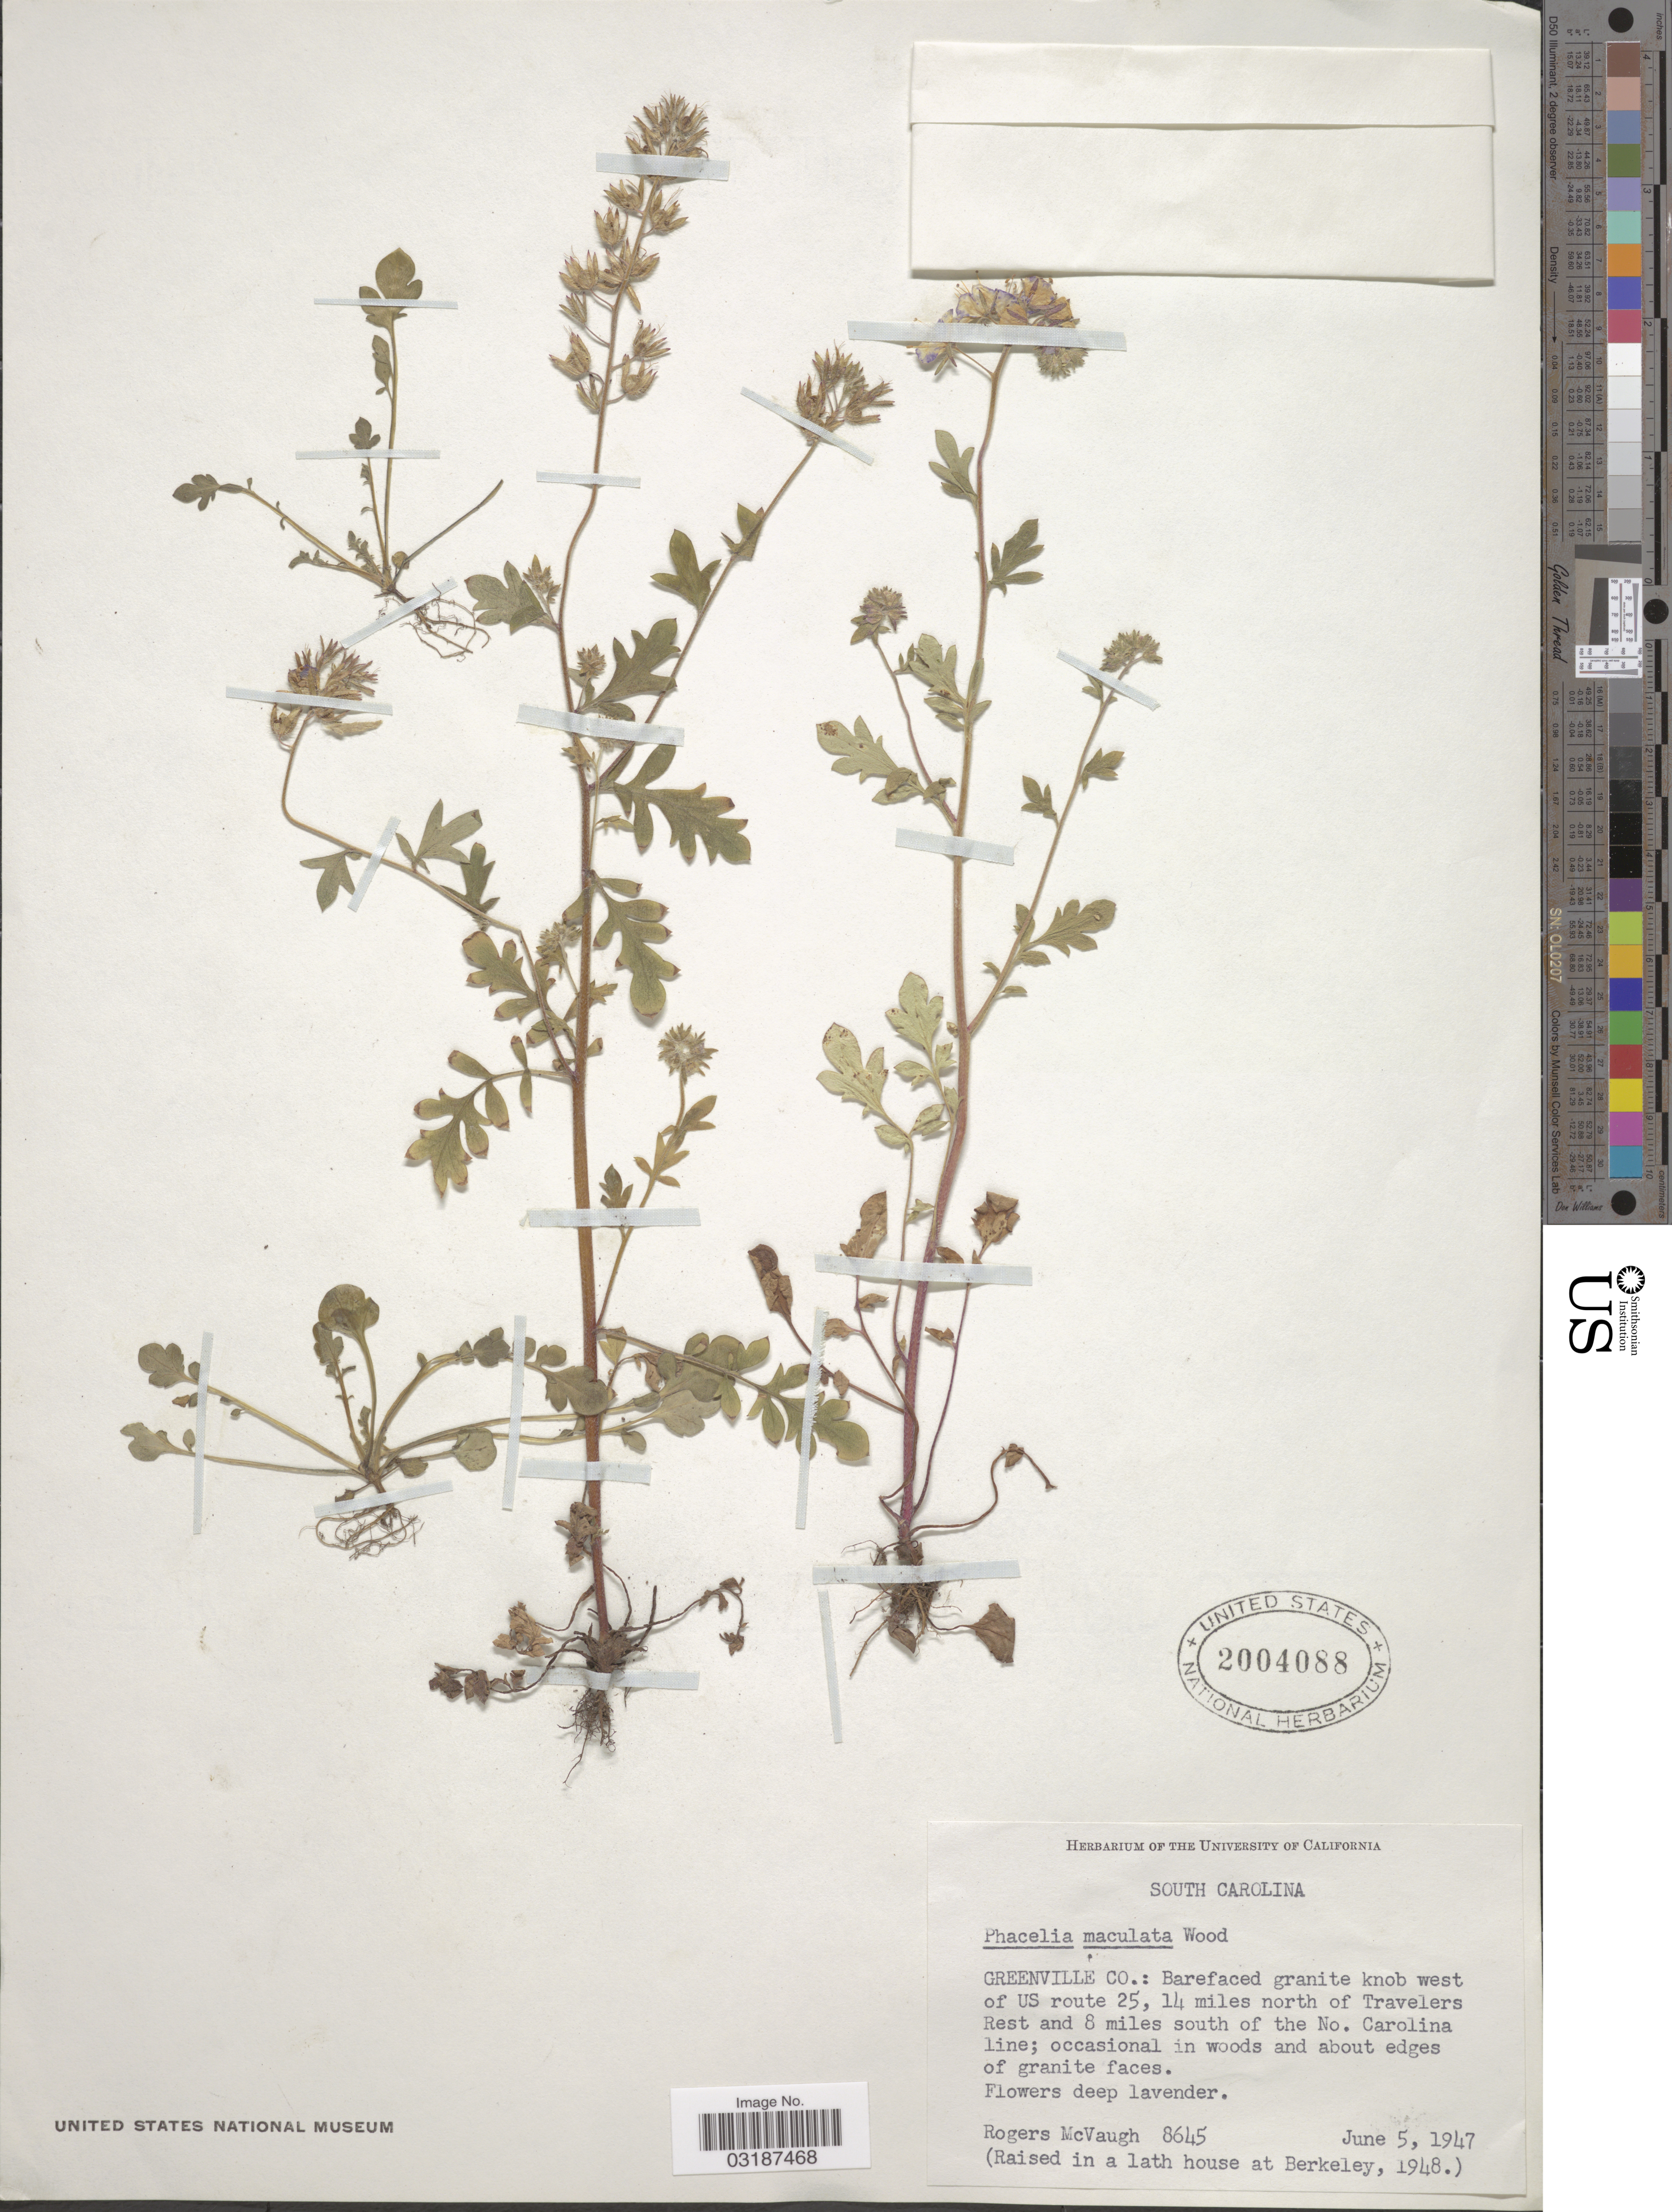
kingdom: Plantae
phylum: Tracheophyta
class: Magnoliopsida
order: Boraginales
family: Hydrophyllaceae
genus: Phacelia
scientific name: Phacelia maculata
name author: Alph. Wood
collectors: R. McVaugh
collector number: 8645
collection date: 1947-06-05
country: United States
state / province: South Carolina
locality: Greenville Co.: Barefaced granite knob west of US route 25, 14 miles north of Travelers Rest and 8 miles south of the No. Carolina line.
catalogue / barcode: US 2004088